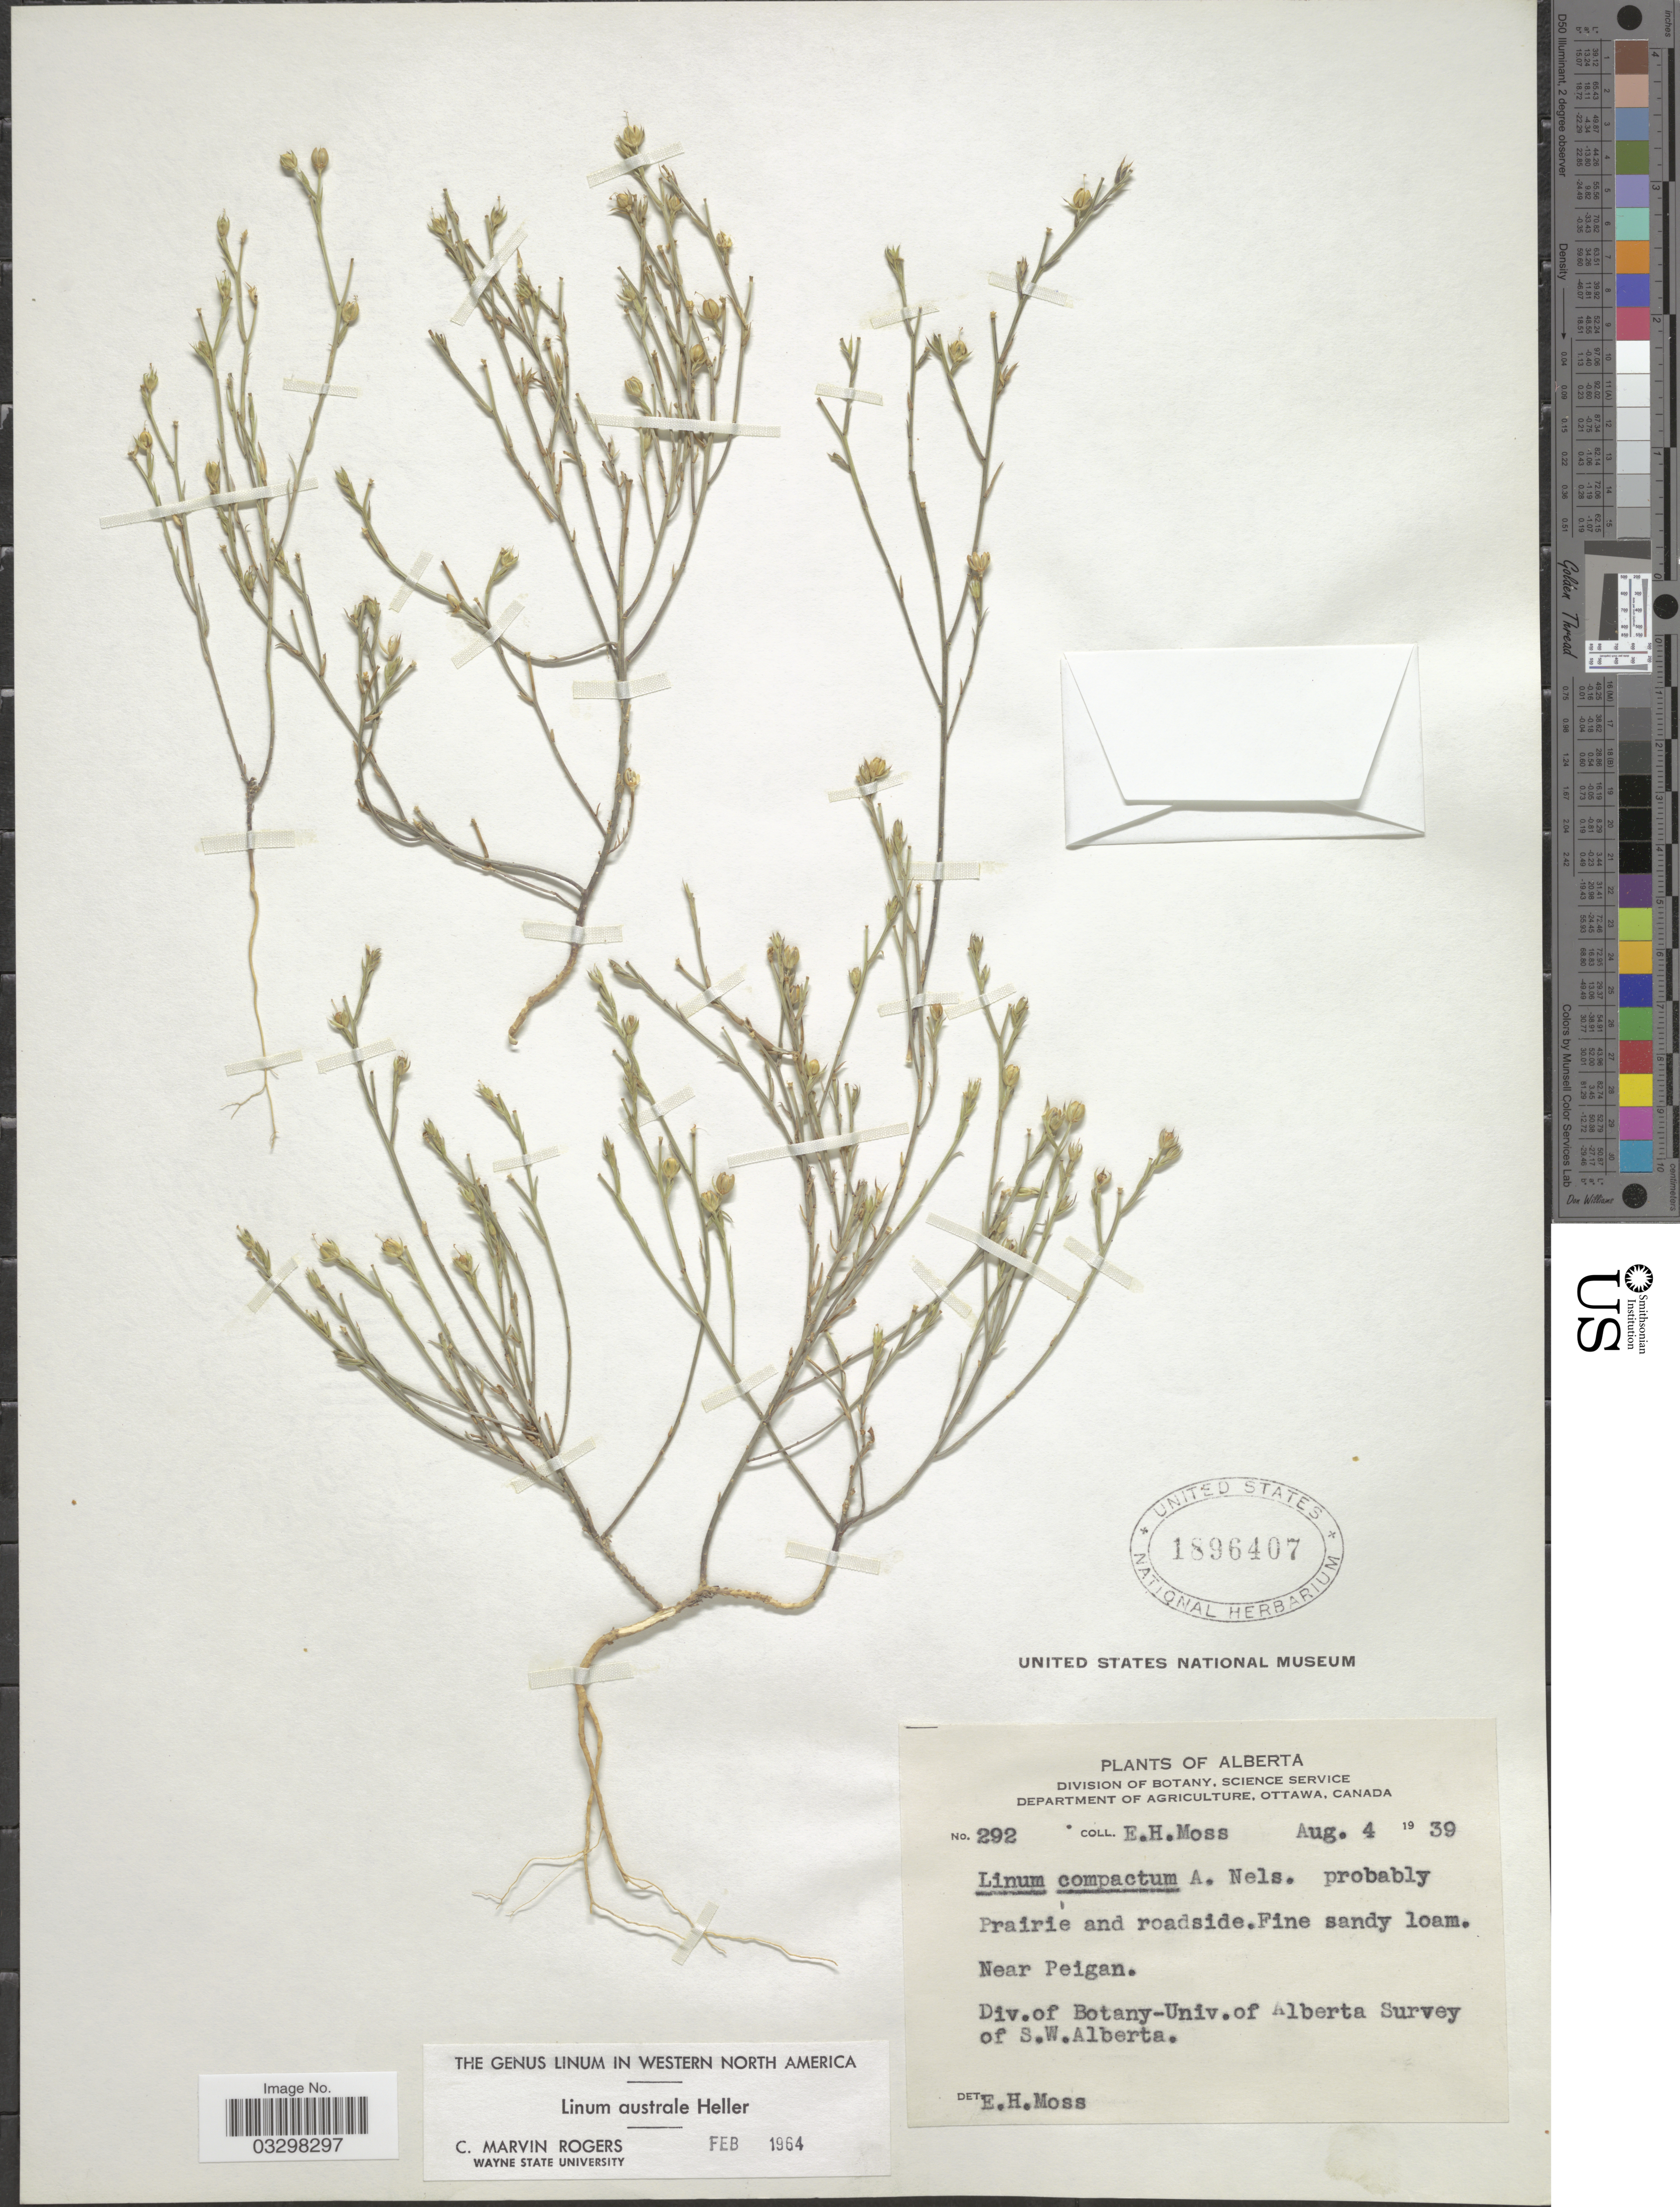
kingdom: Plantae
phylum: Tracheophyta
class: Magnoliopsida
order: Malpighiales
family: Linaceae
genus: Linum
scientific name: Linum australe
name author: A. Heller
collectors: E. Moss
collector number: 292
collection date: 1939-08-04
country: Canada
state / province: Alberta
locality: Near Peigan. Div. of Botany-Univ. of Alberta Survey of S.W. Alberta.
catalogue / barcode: US 1896407